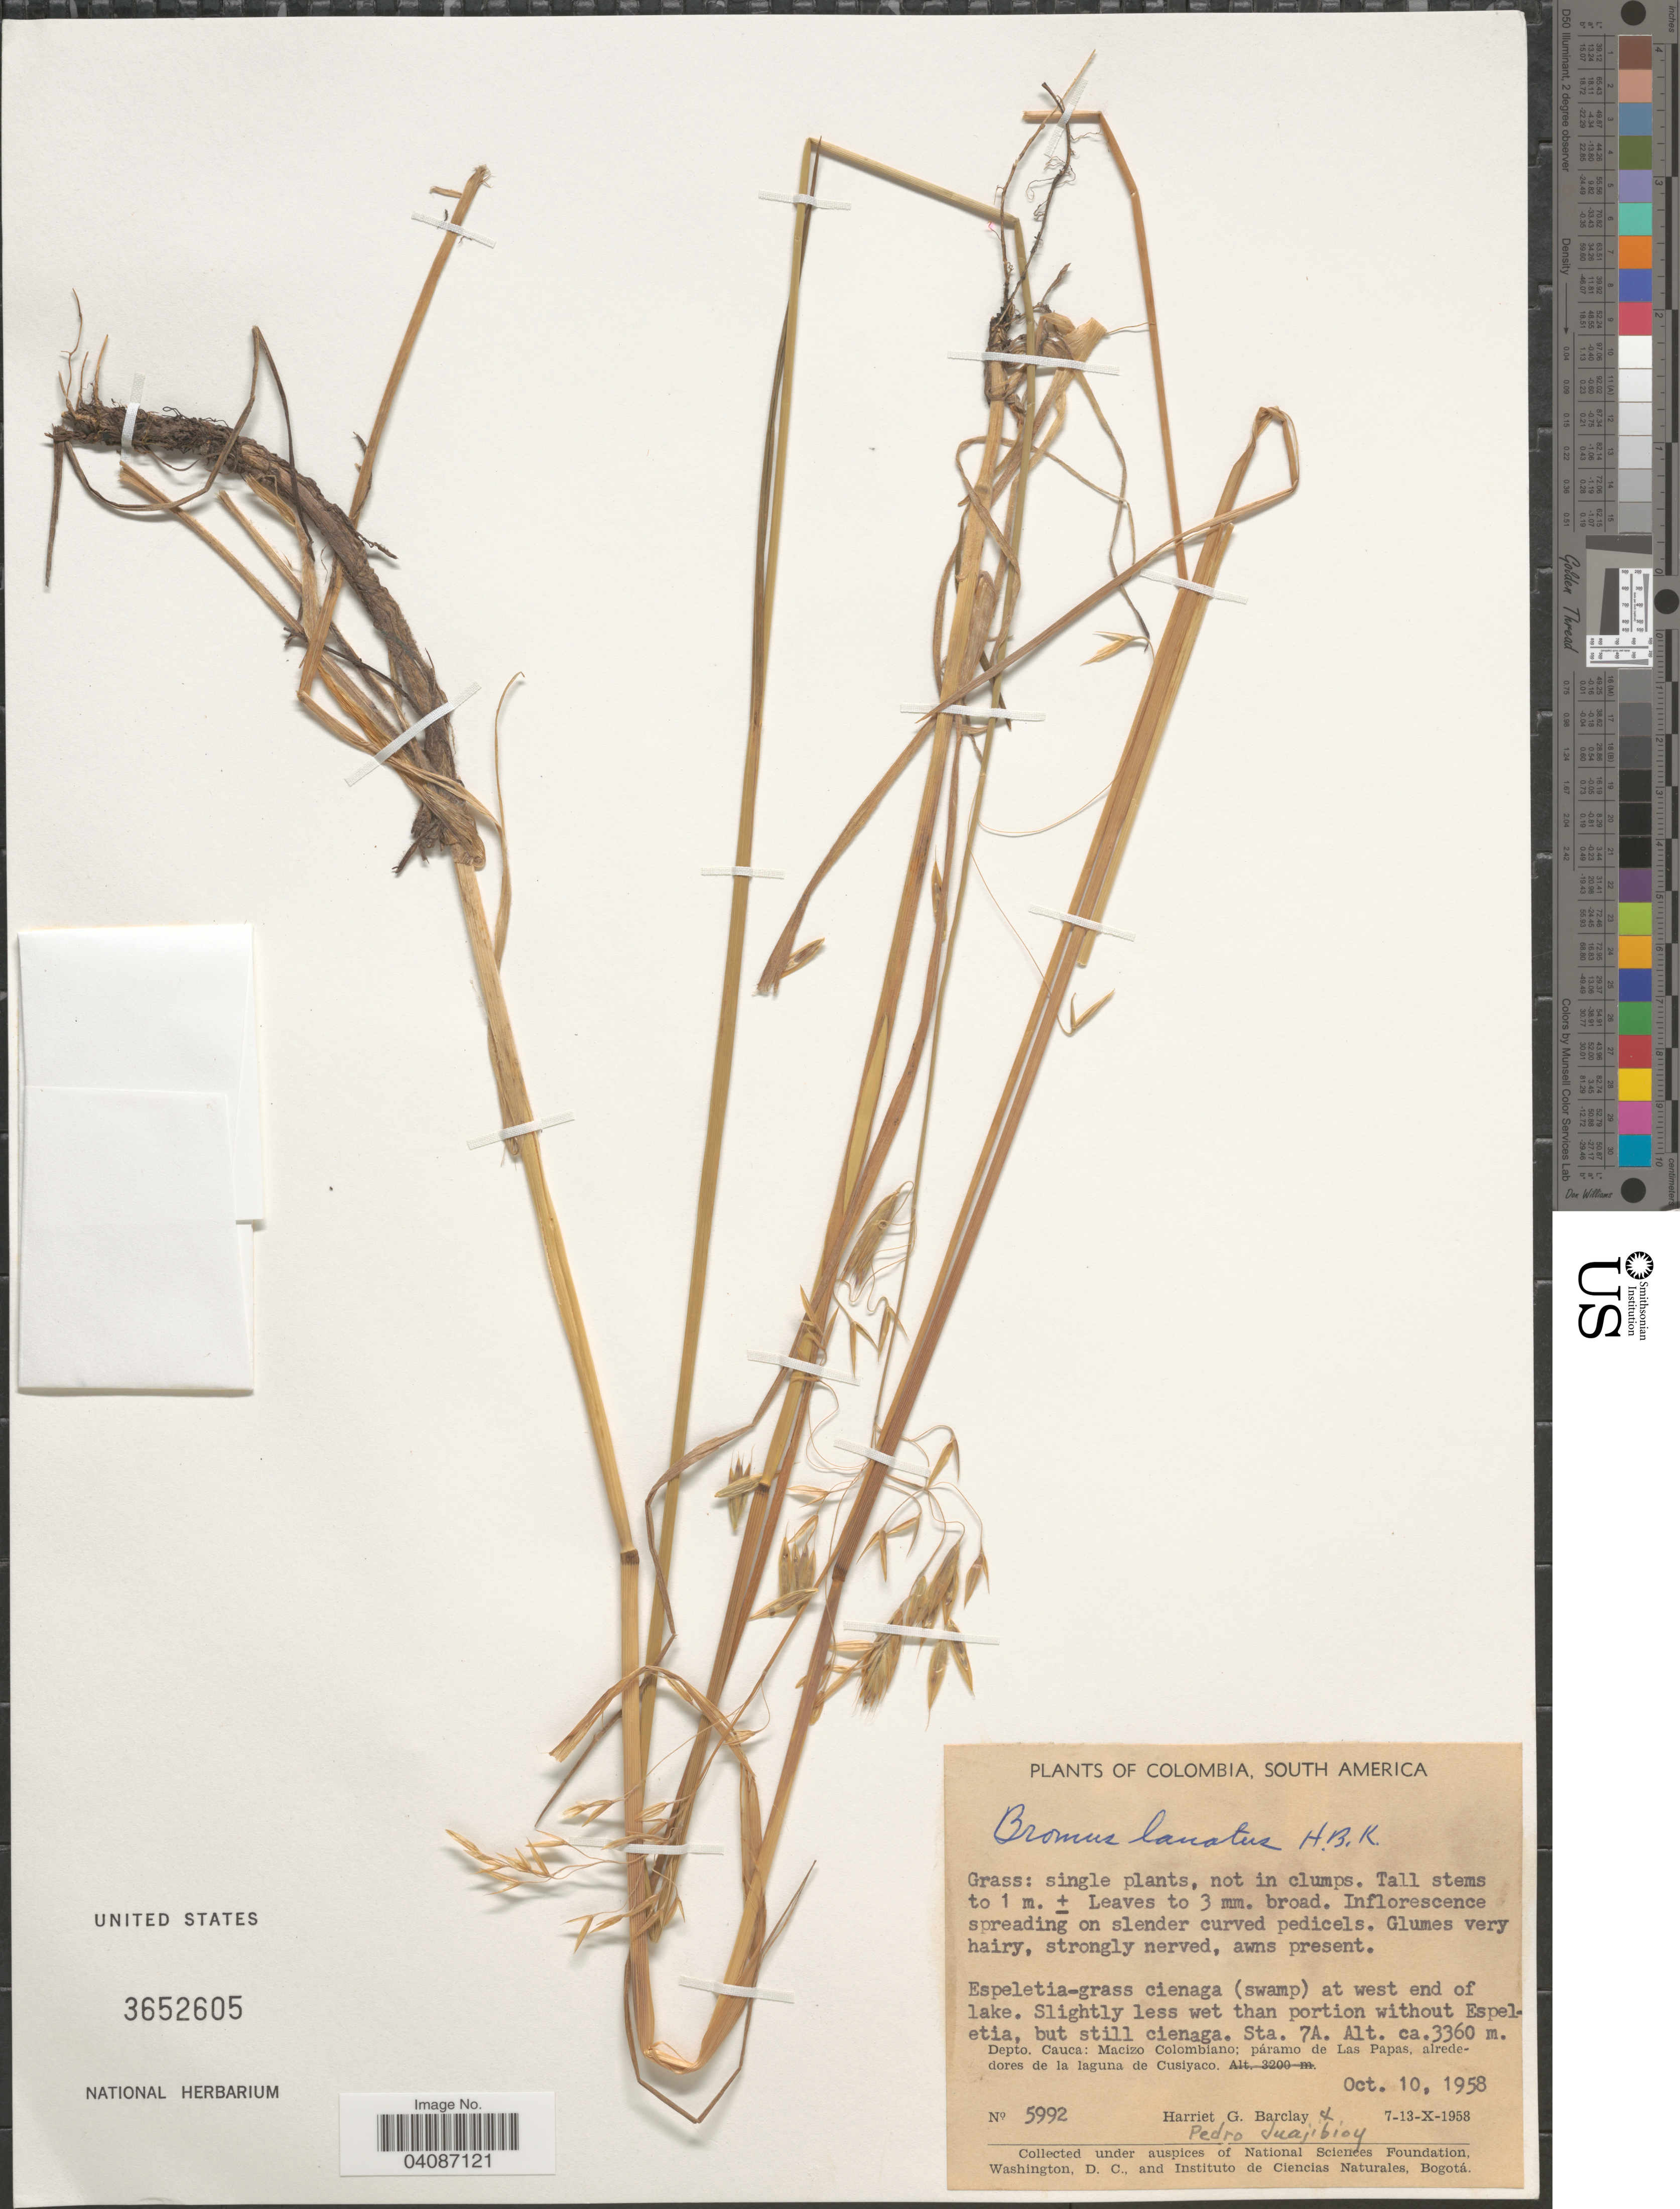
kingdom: Plantae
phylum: Tracheophyta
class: Liliopsida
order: Poales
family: Poaceae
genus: Bromus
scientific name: Bromus lanatus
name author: Kunth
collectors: H. G. Barclay & P. Juajibioy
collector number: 5992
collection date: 1958-10-10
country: Colombia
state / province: Cauca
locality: West end of lake. Sta. 7A. Depto. Cauca: Macizo Colombiano; páramo de Las Papas, alrededores de la laguna de Cusiyaco.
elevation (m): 3360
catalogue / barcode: US 3652605